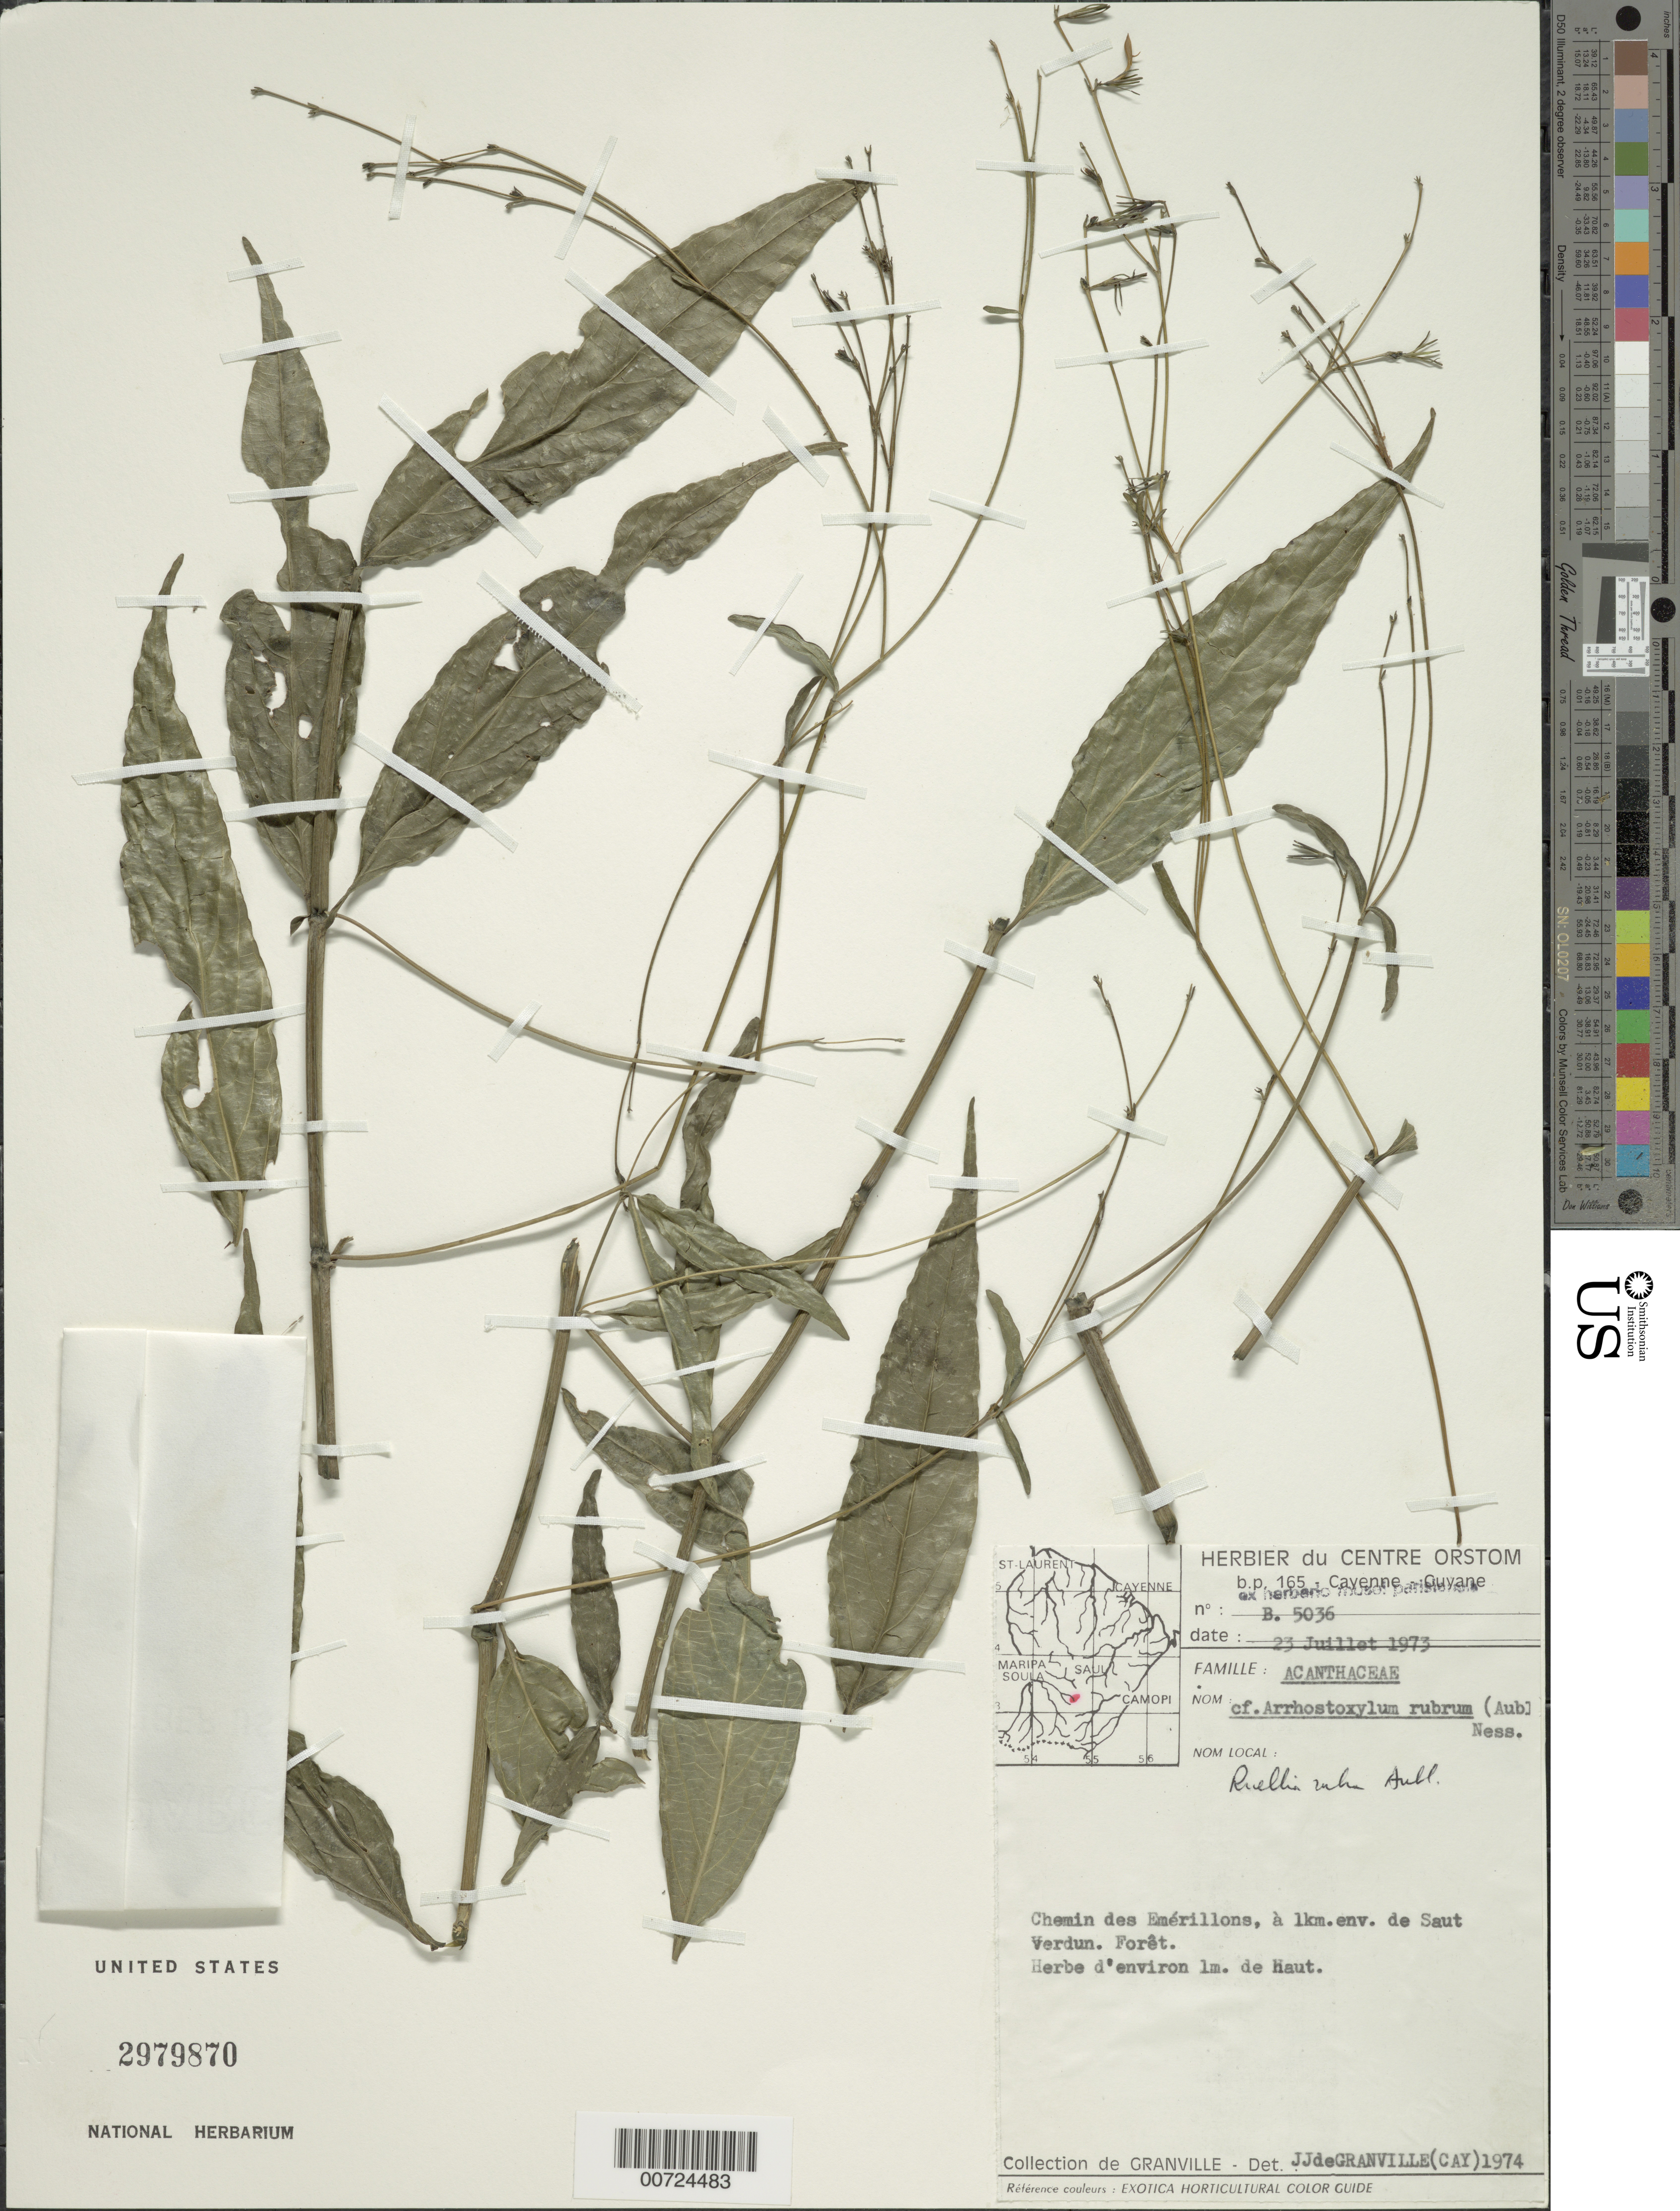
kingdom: Plantae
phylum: Tracheophyta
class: Magnoliopsida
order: Lamiales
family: Acanthaceae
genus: Ruellia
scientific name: Ruellia rubra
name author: Aubl.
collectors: J.-J. de Granville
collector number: B 5036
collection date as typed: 23-Jul-73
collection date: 1973-07-23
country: French Guiana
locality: Chemin des Emérillons, Saut Verdun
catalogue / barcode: US 2979870